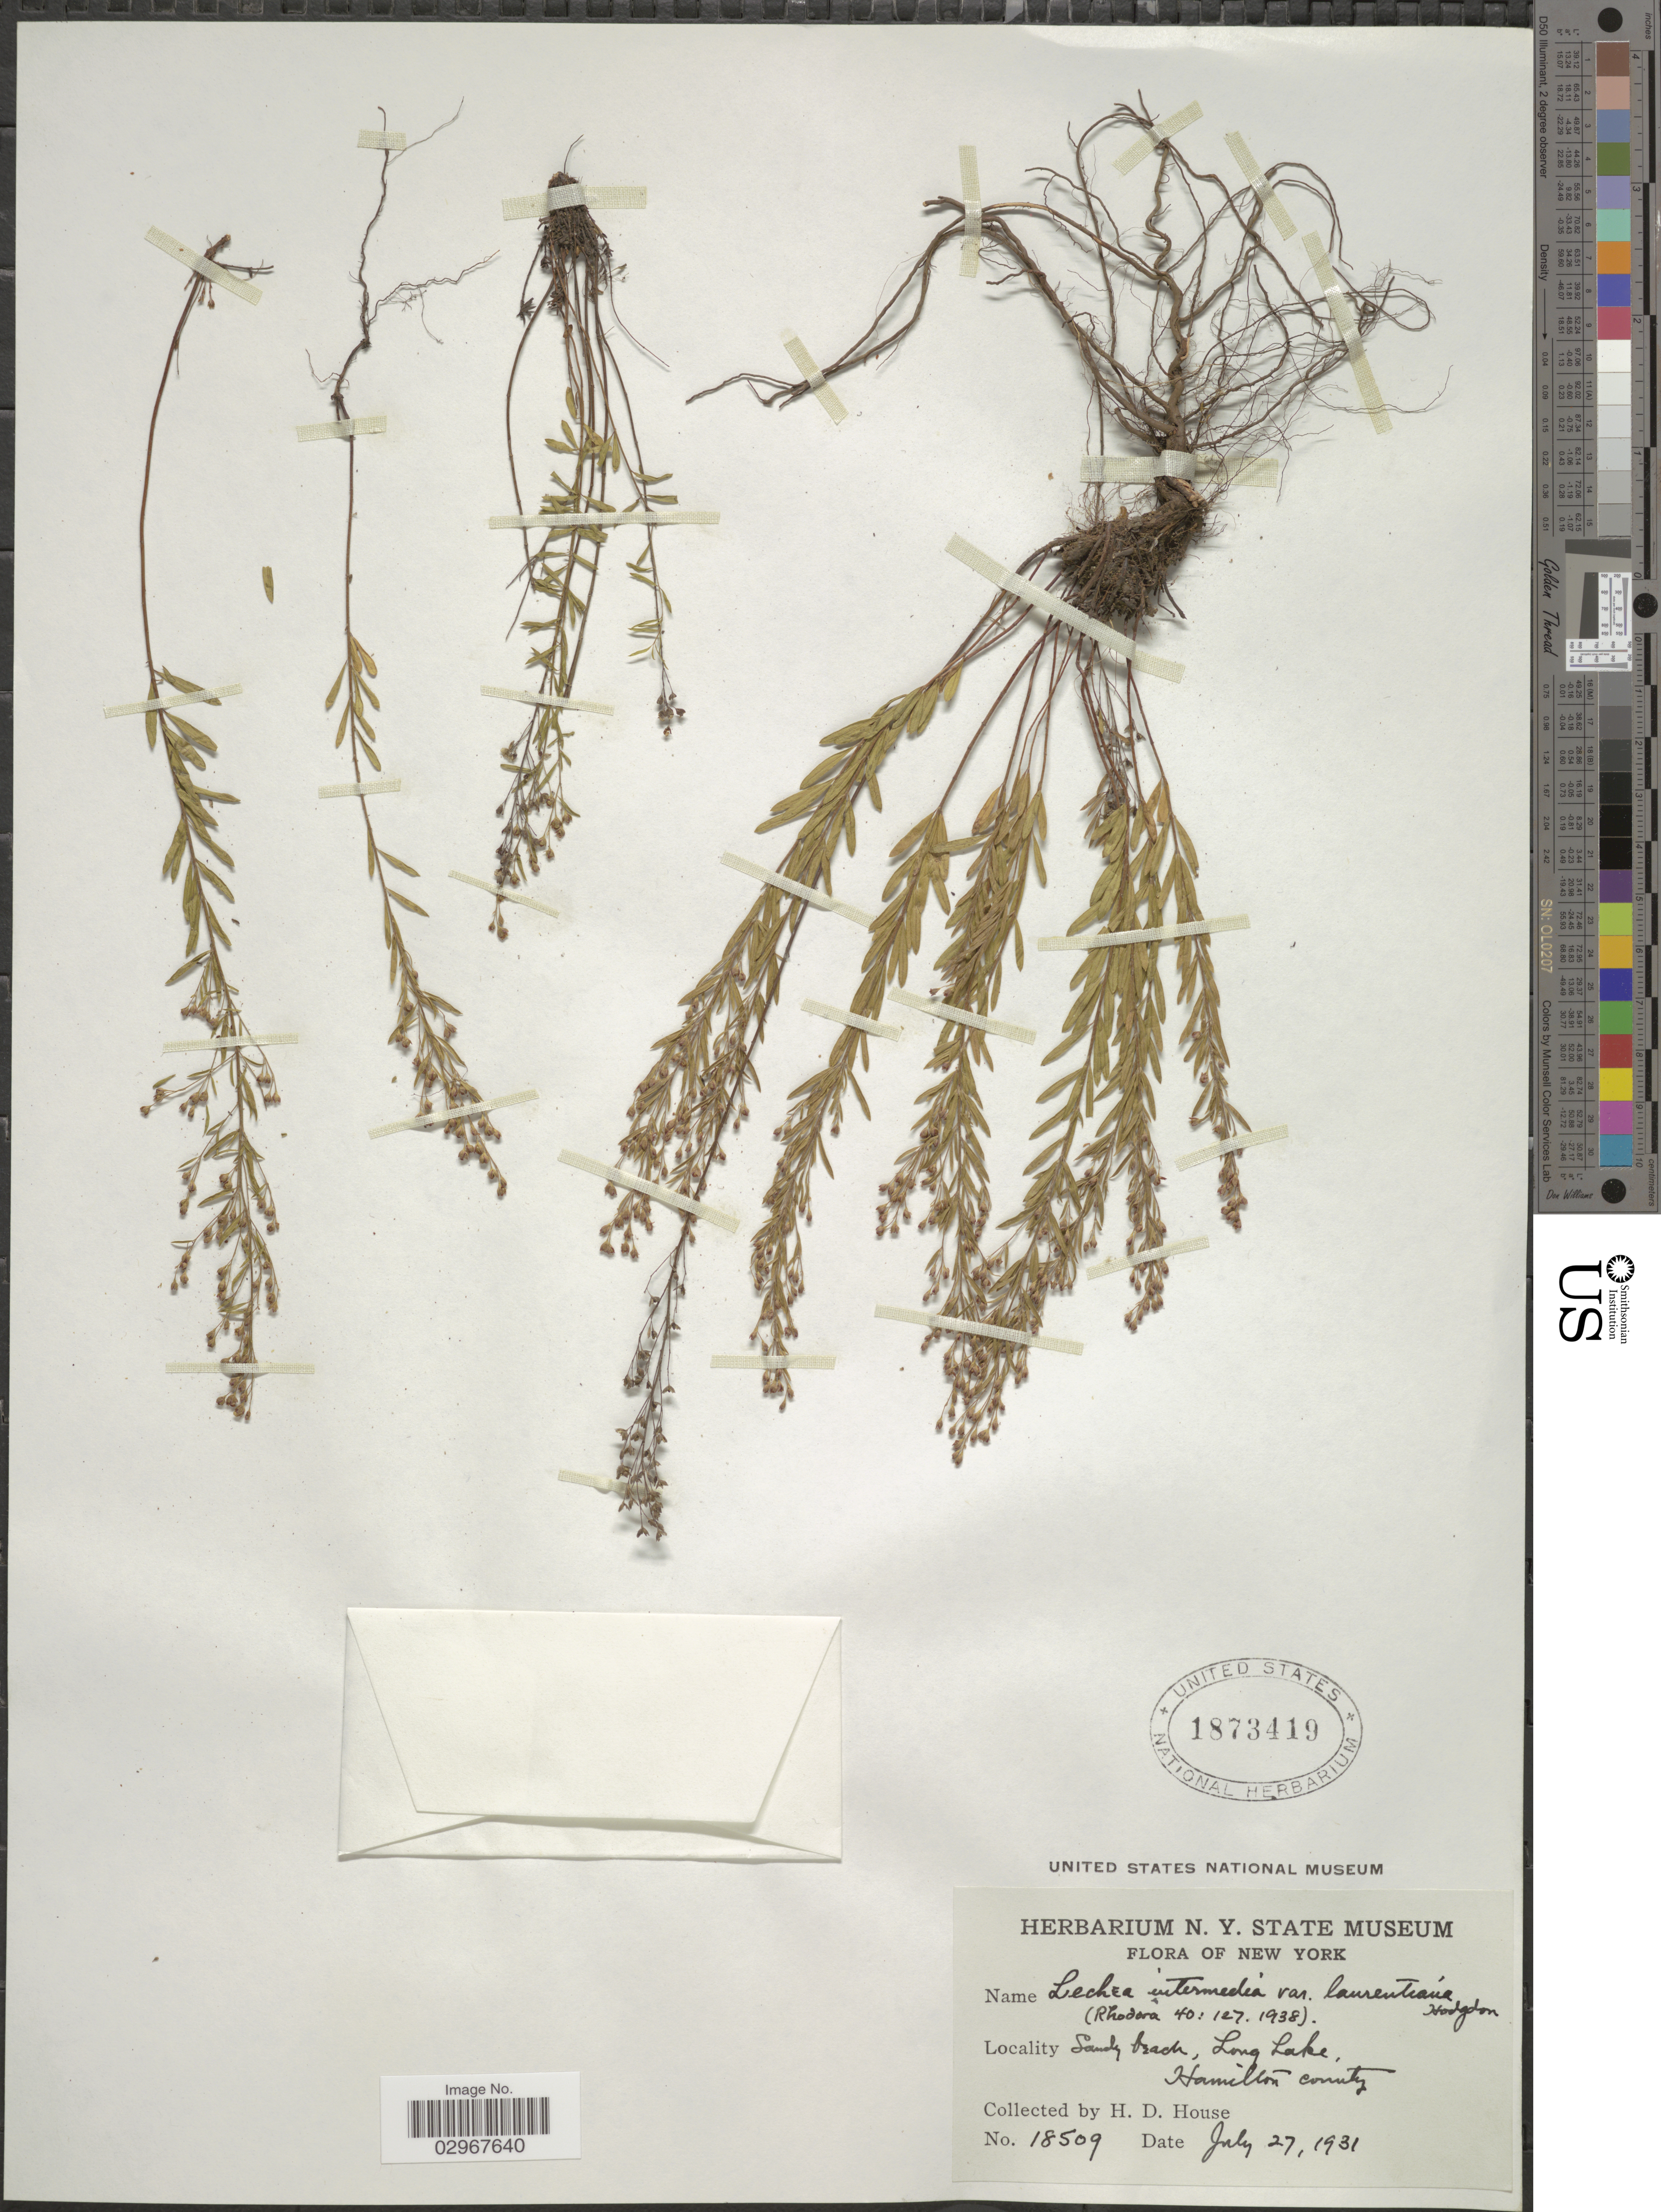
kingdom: Plantae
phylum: Tracheophyta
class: Magnoliopsida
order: Malvales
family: Cistaceae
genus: Lechea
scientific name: Lechea intermedia var. laurentiana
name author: Hodgdon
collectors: H. D. House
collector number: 18509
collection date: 1931-07-27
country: United States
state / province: New York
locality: Long Lake, Hamilton County.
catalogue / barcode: US 1873419